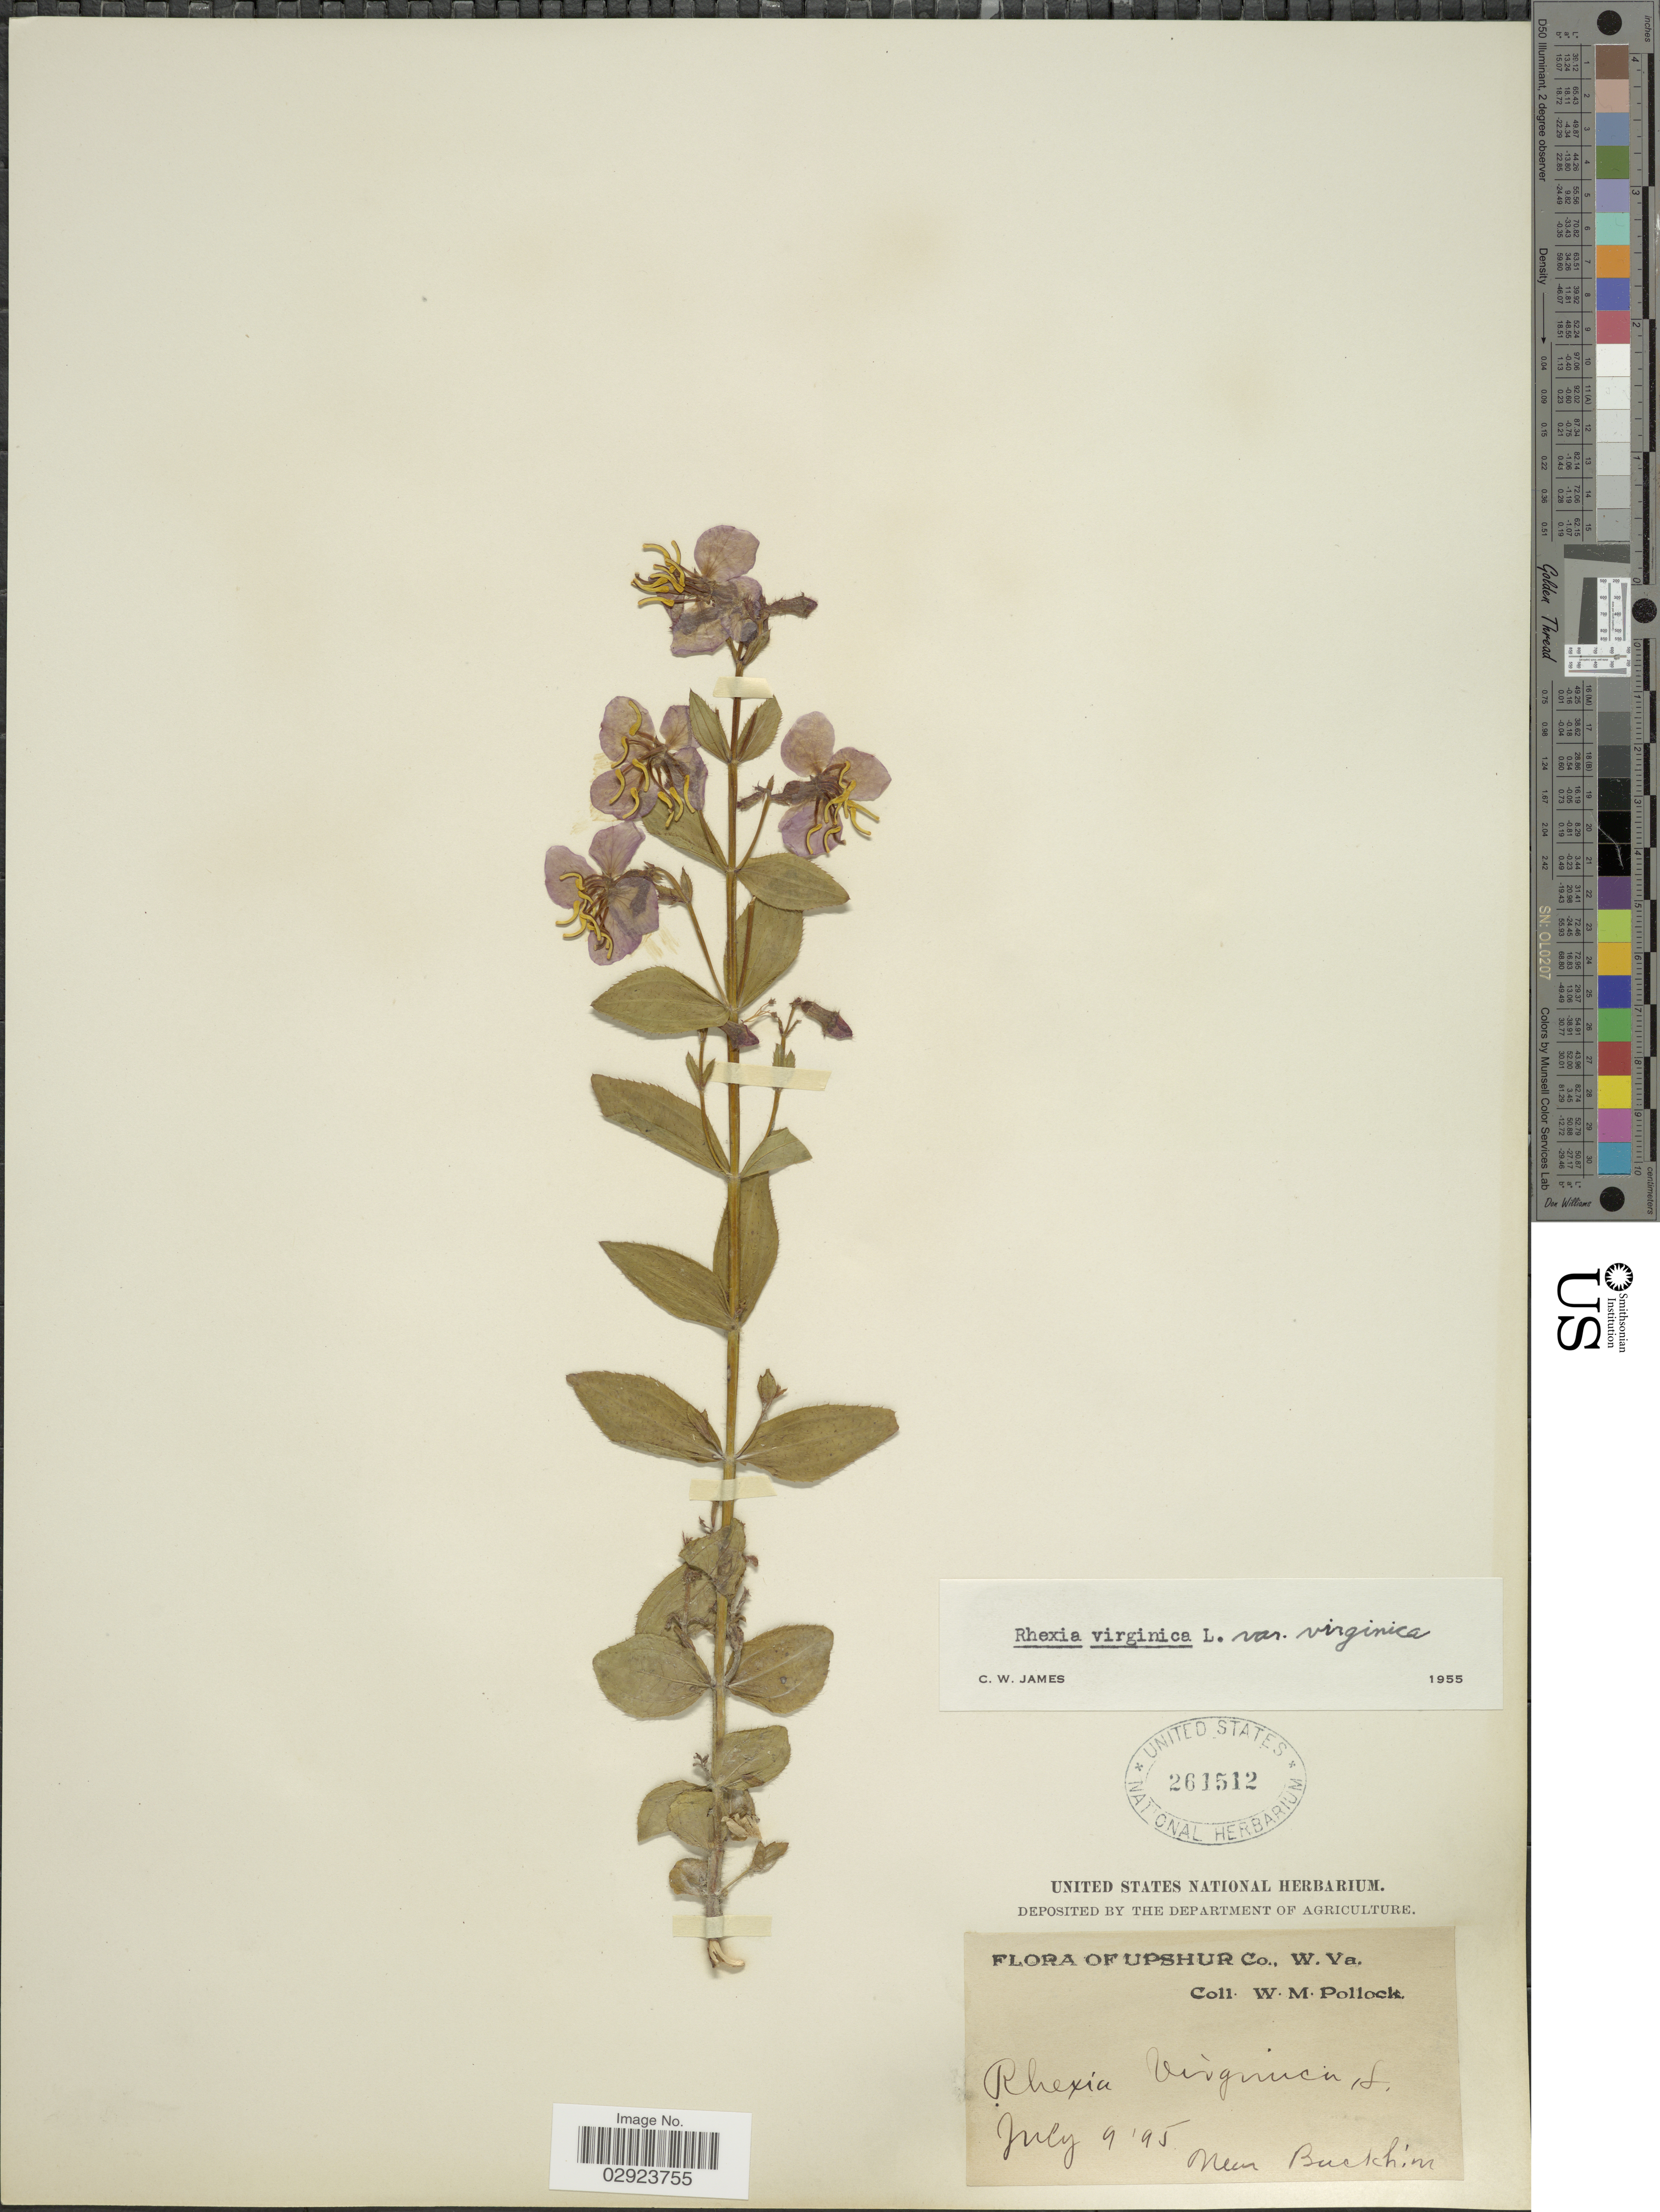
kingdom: Plantae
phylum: Tracheophyta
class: Magnoliopsida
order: Myrtales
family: Melastomataceae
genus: Rhexia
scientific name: Rhexia virginica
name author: L.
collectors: W. M. Pollock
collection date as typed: Transcribed d/m/y: 9/7/95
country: United States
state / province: West Virginia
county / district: Upshur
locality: W. Va. Near Bucklin.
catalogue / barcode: US 261512